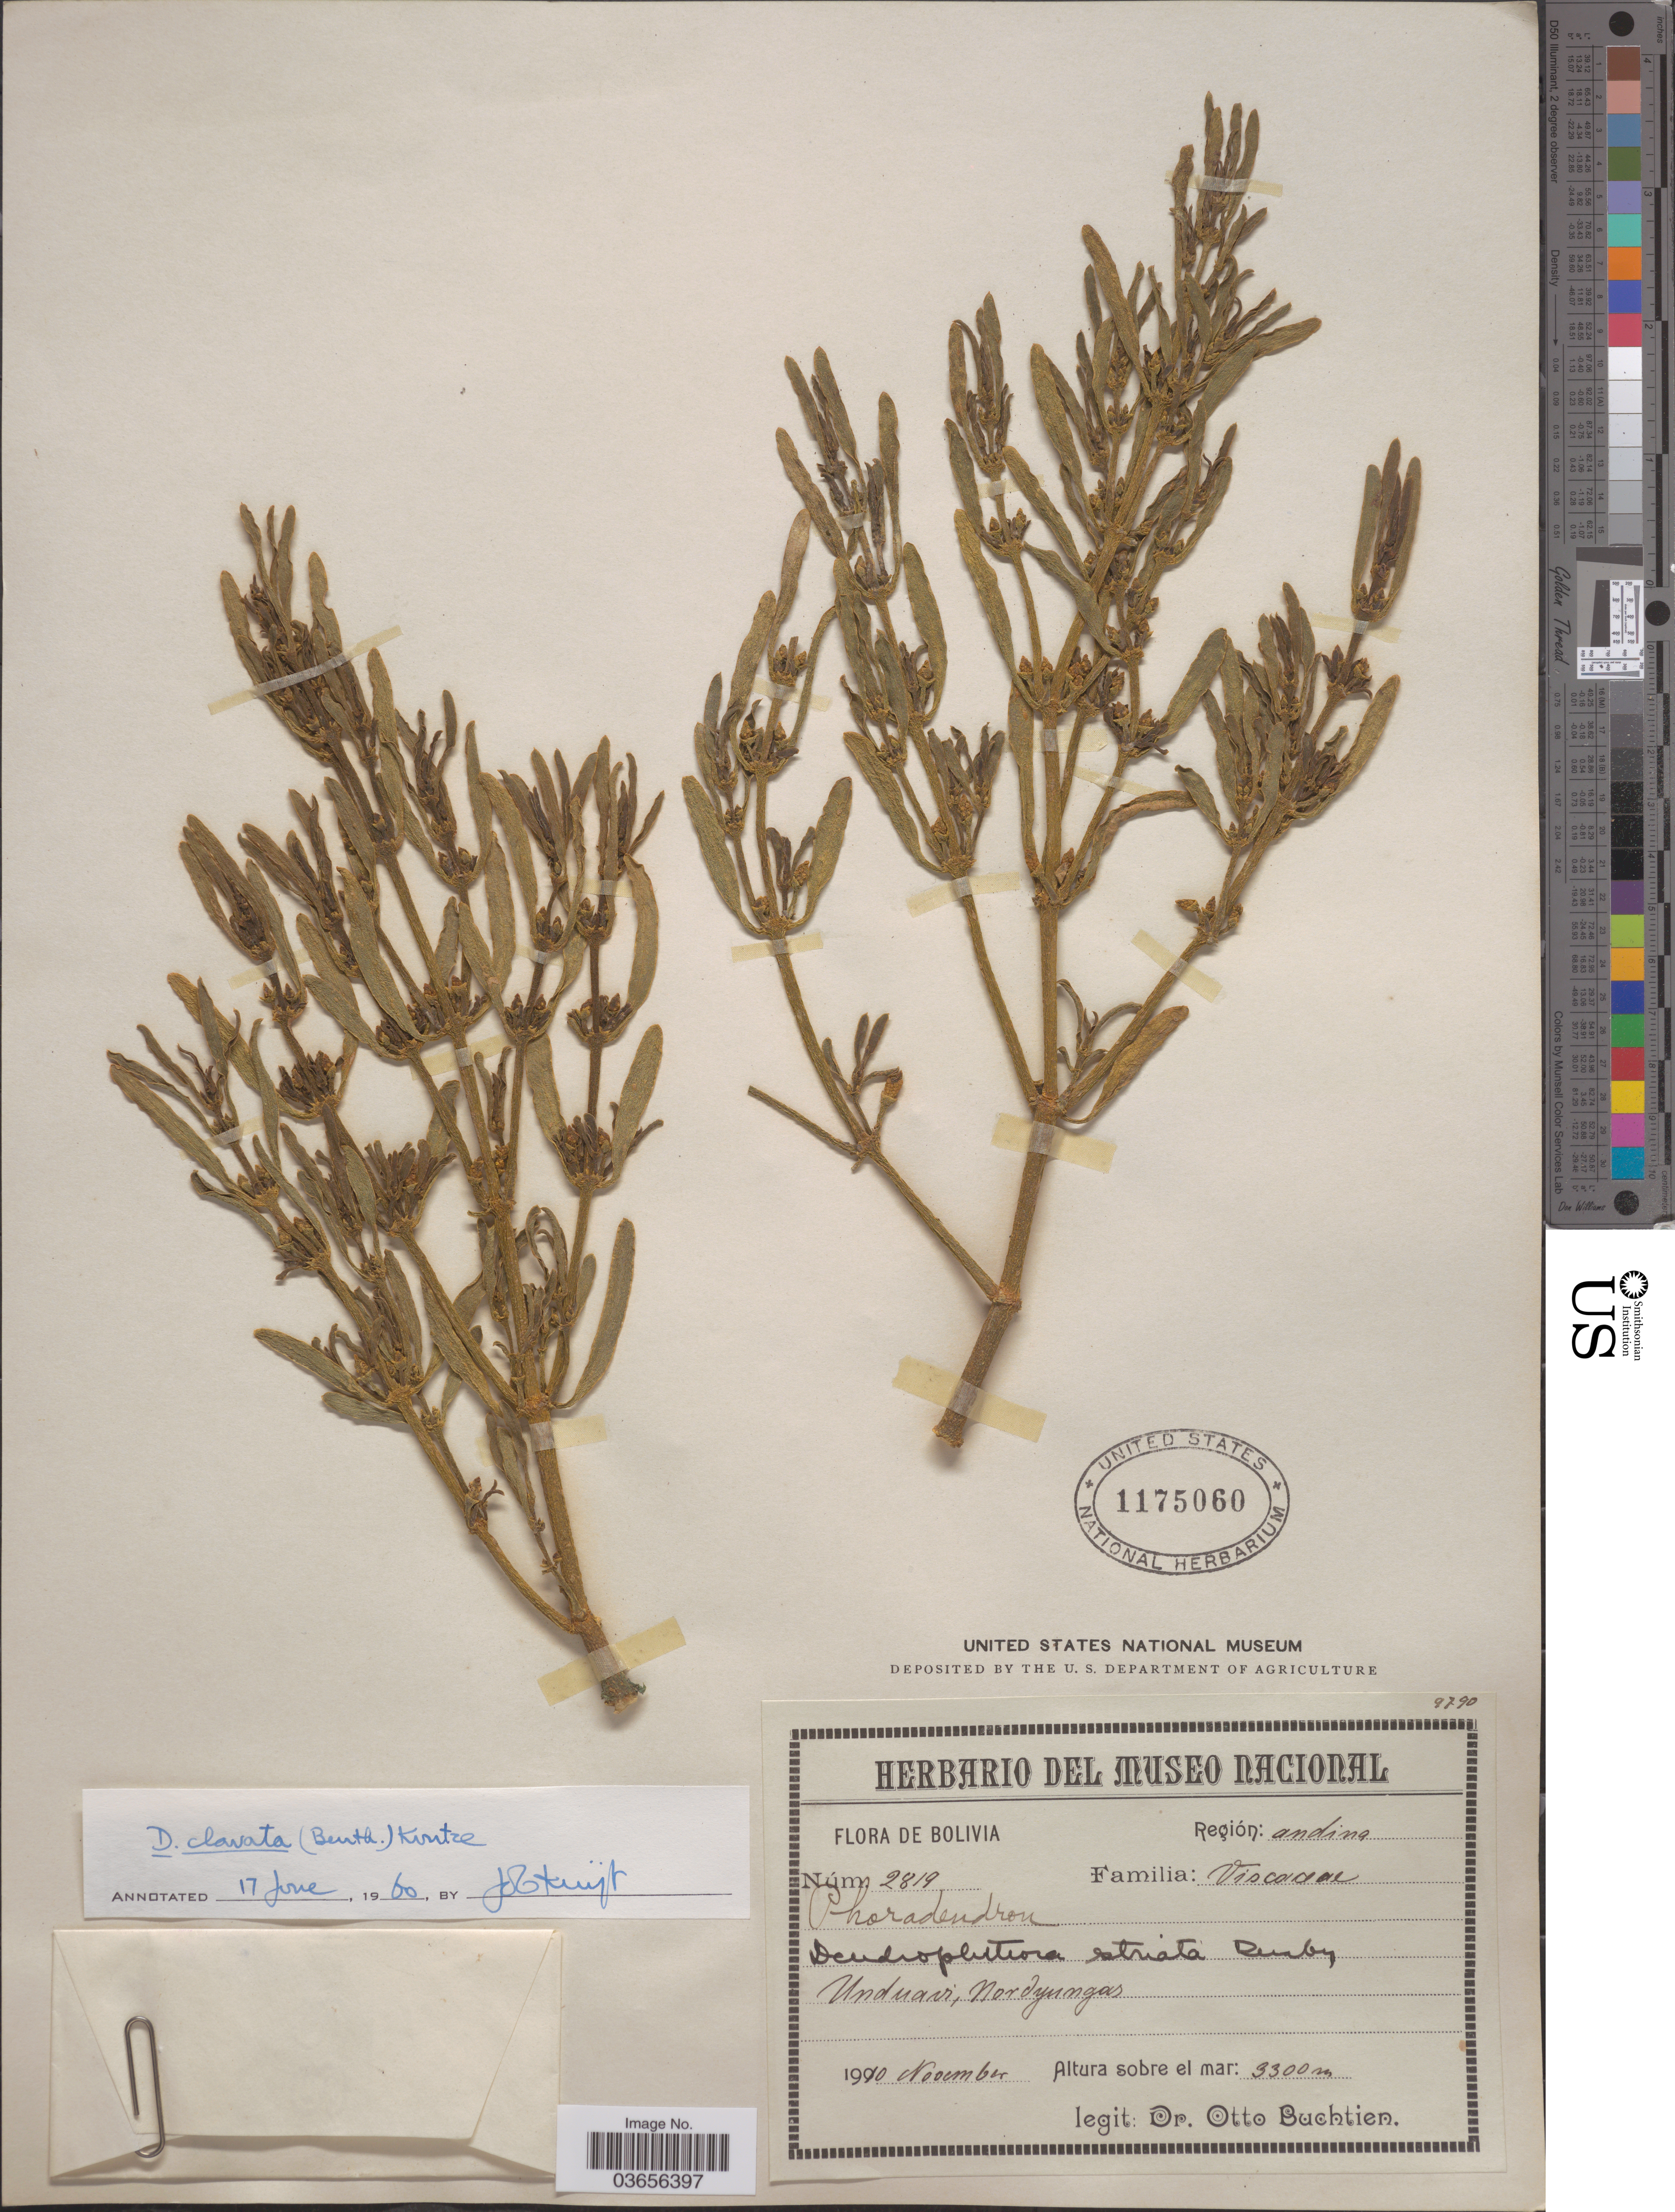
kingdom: Plantae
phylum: Tracheophyta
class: Magnoliopsida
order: Santalales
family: Viscaceae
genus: Dendrophthora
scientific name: Dendrophthora clavata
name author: (Benth.) Urb.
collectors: O. Buchtien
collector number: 2819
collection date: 1910-11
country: Bolivia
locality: Región: andina. Unduavi, Nordyungas.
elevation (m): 3300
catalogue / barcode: US 1175060